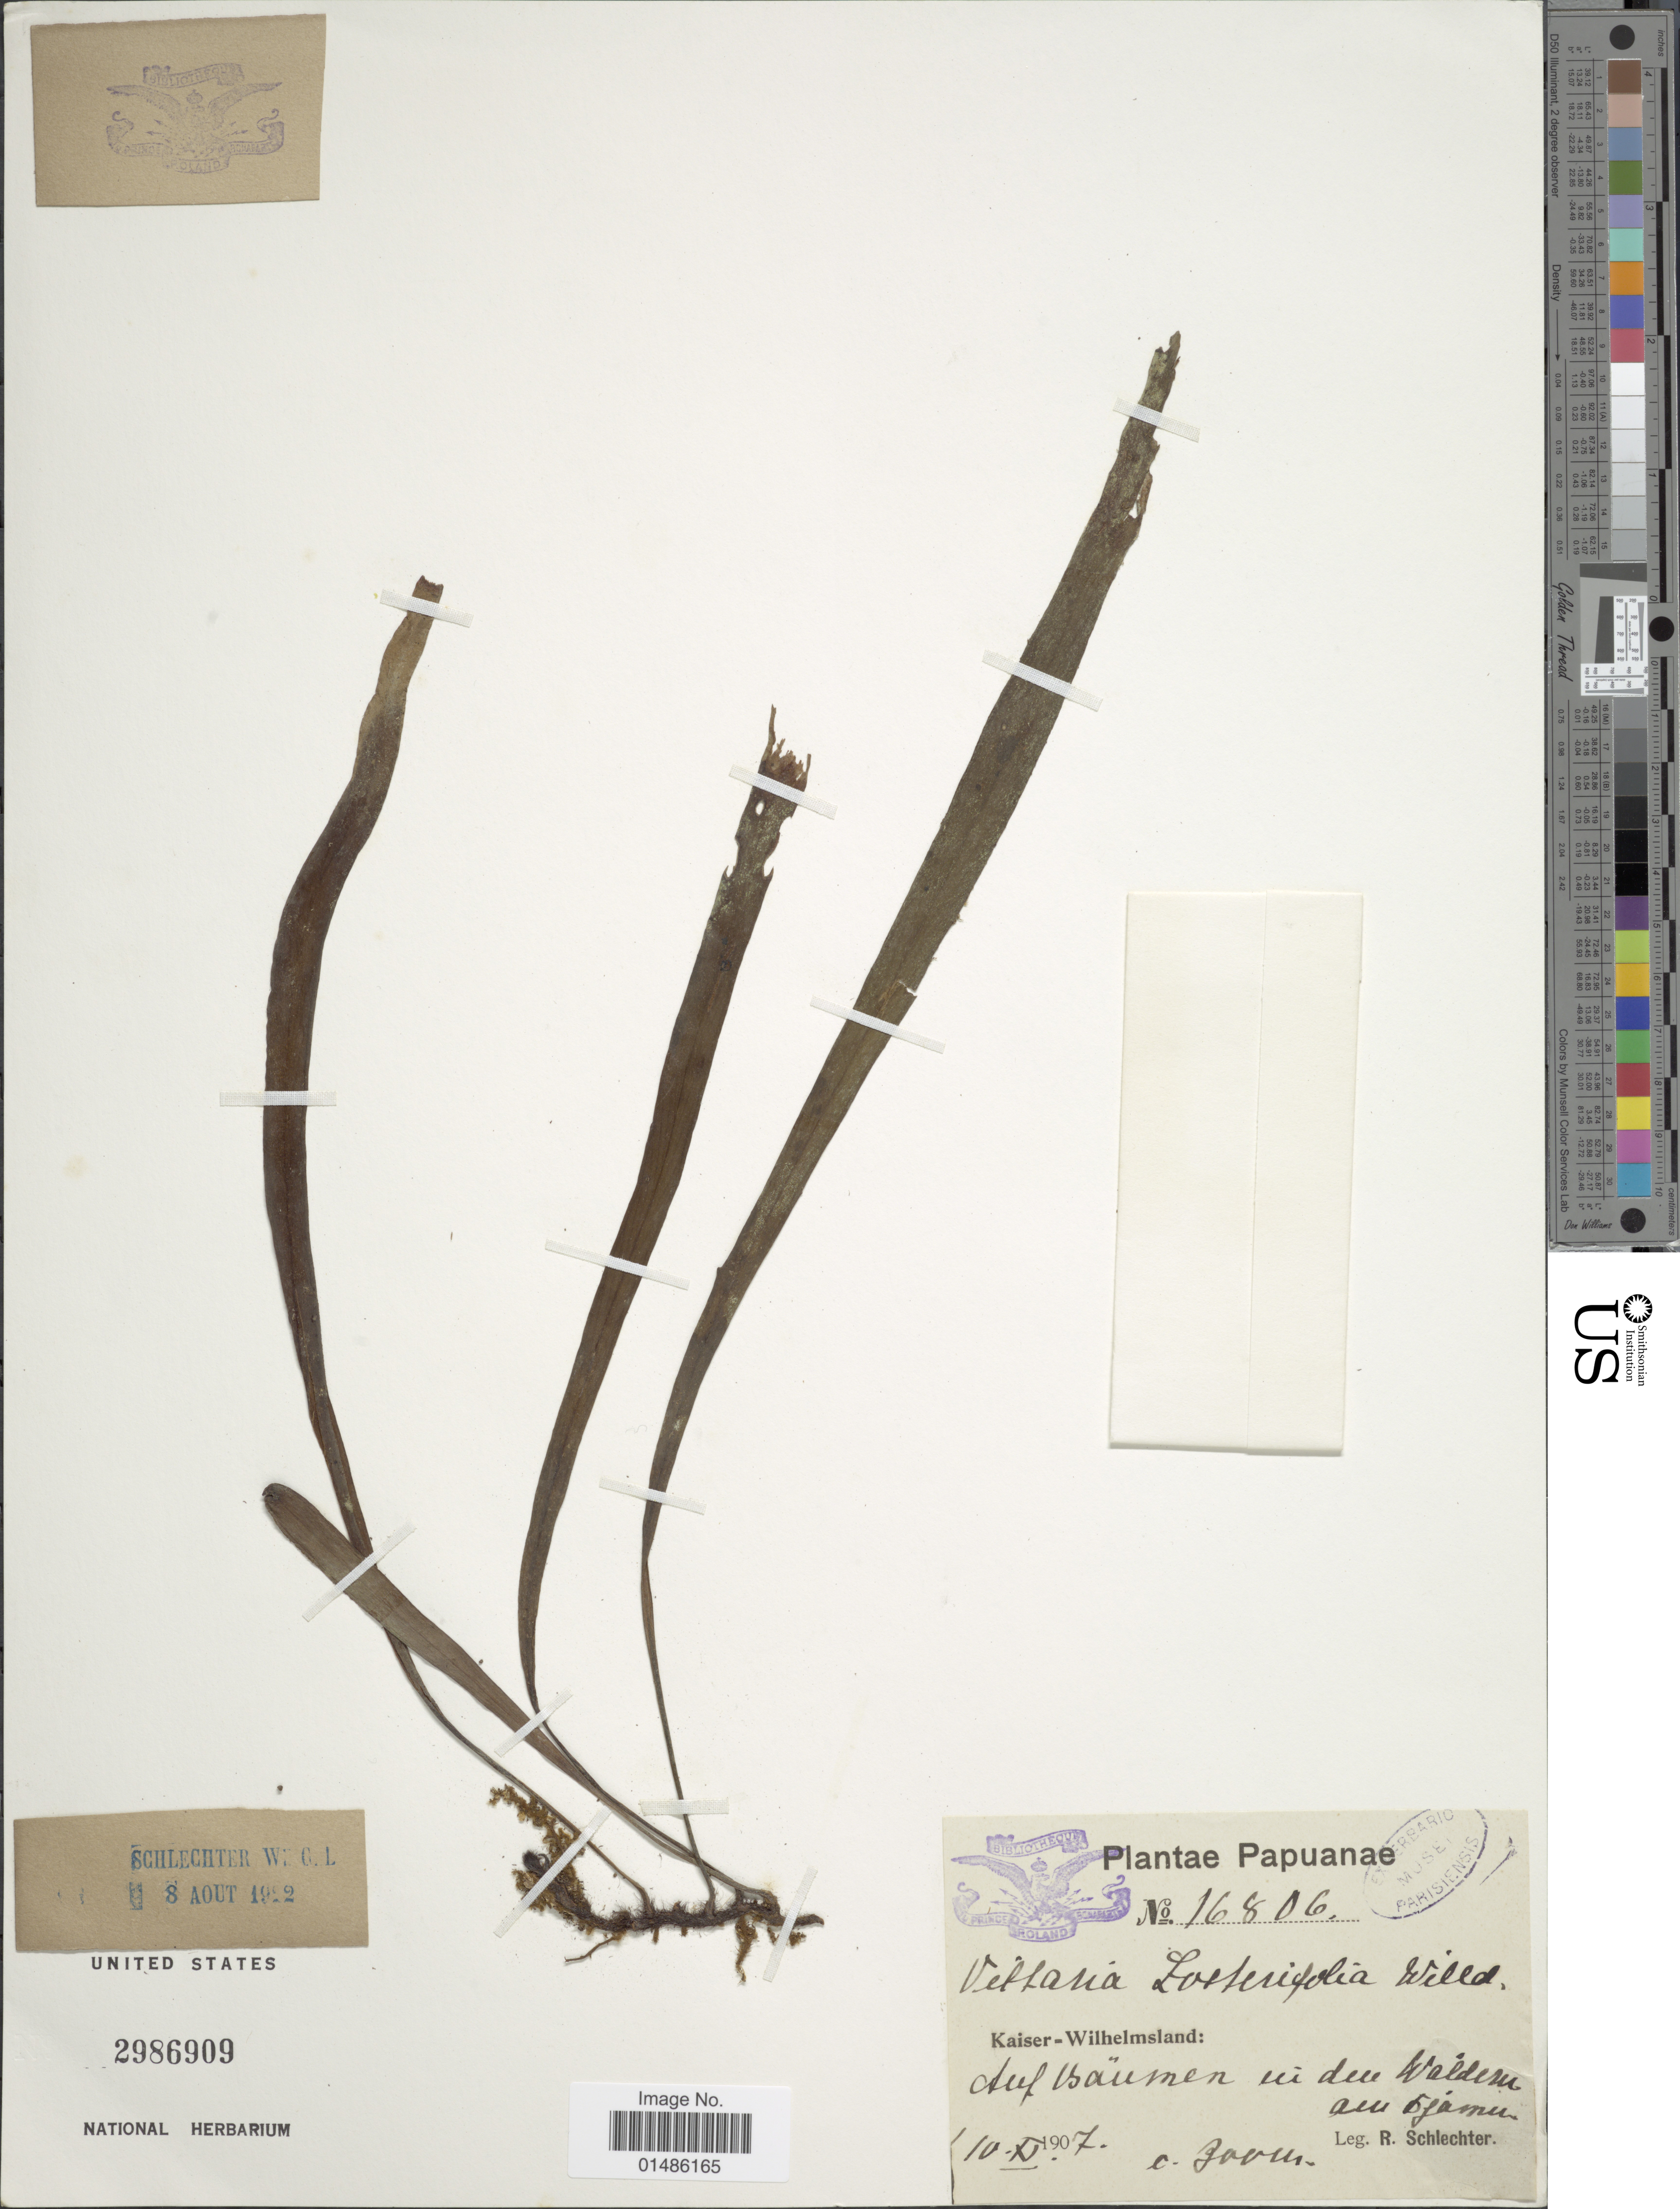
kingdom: Plantae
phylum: Tracheophyta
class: Polypodiopsida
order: Polypodiales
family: Pteridaceae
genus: Haplopteris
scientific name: Haplopteris zosterifolia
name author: (Willd.) E.H. Crane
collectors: F. R. R. Schlechter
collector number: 16806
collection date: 1907-10-10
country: Papua New Guinea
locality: Kaiser-Wilhelmsland: Auf Bäumen in den Wäldern am Djamu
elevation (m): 300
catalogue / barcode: US 2986909